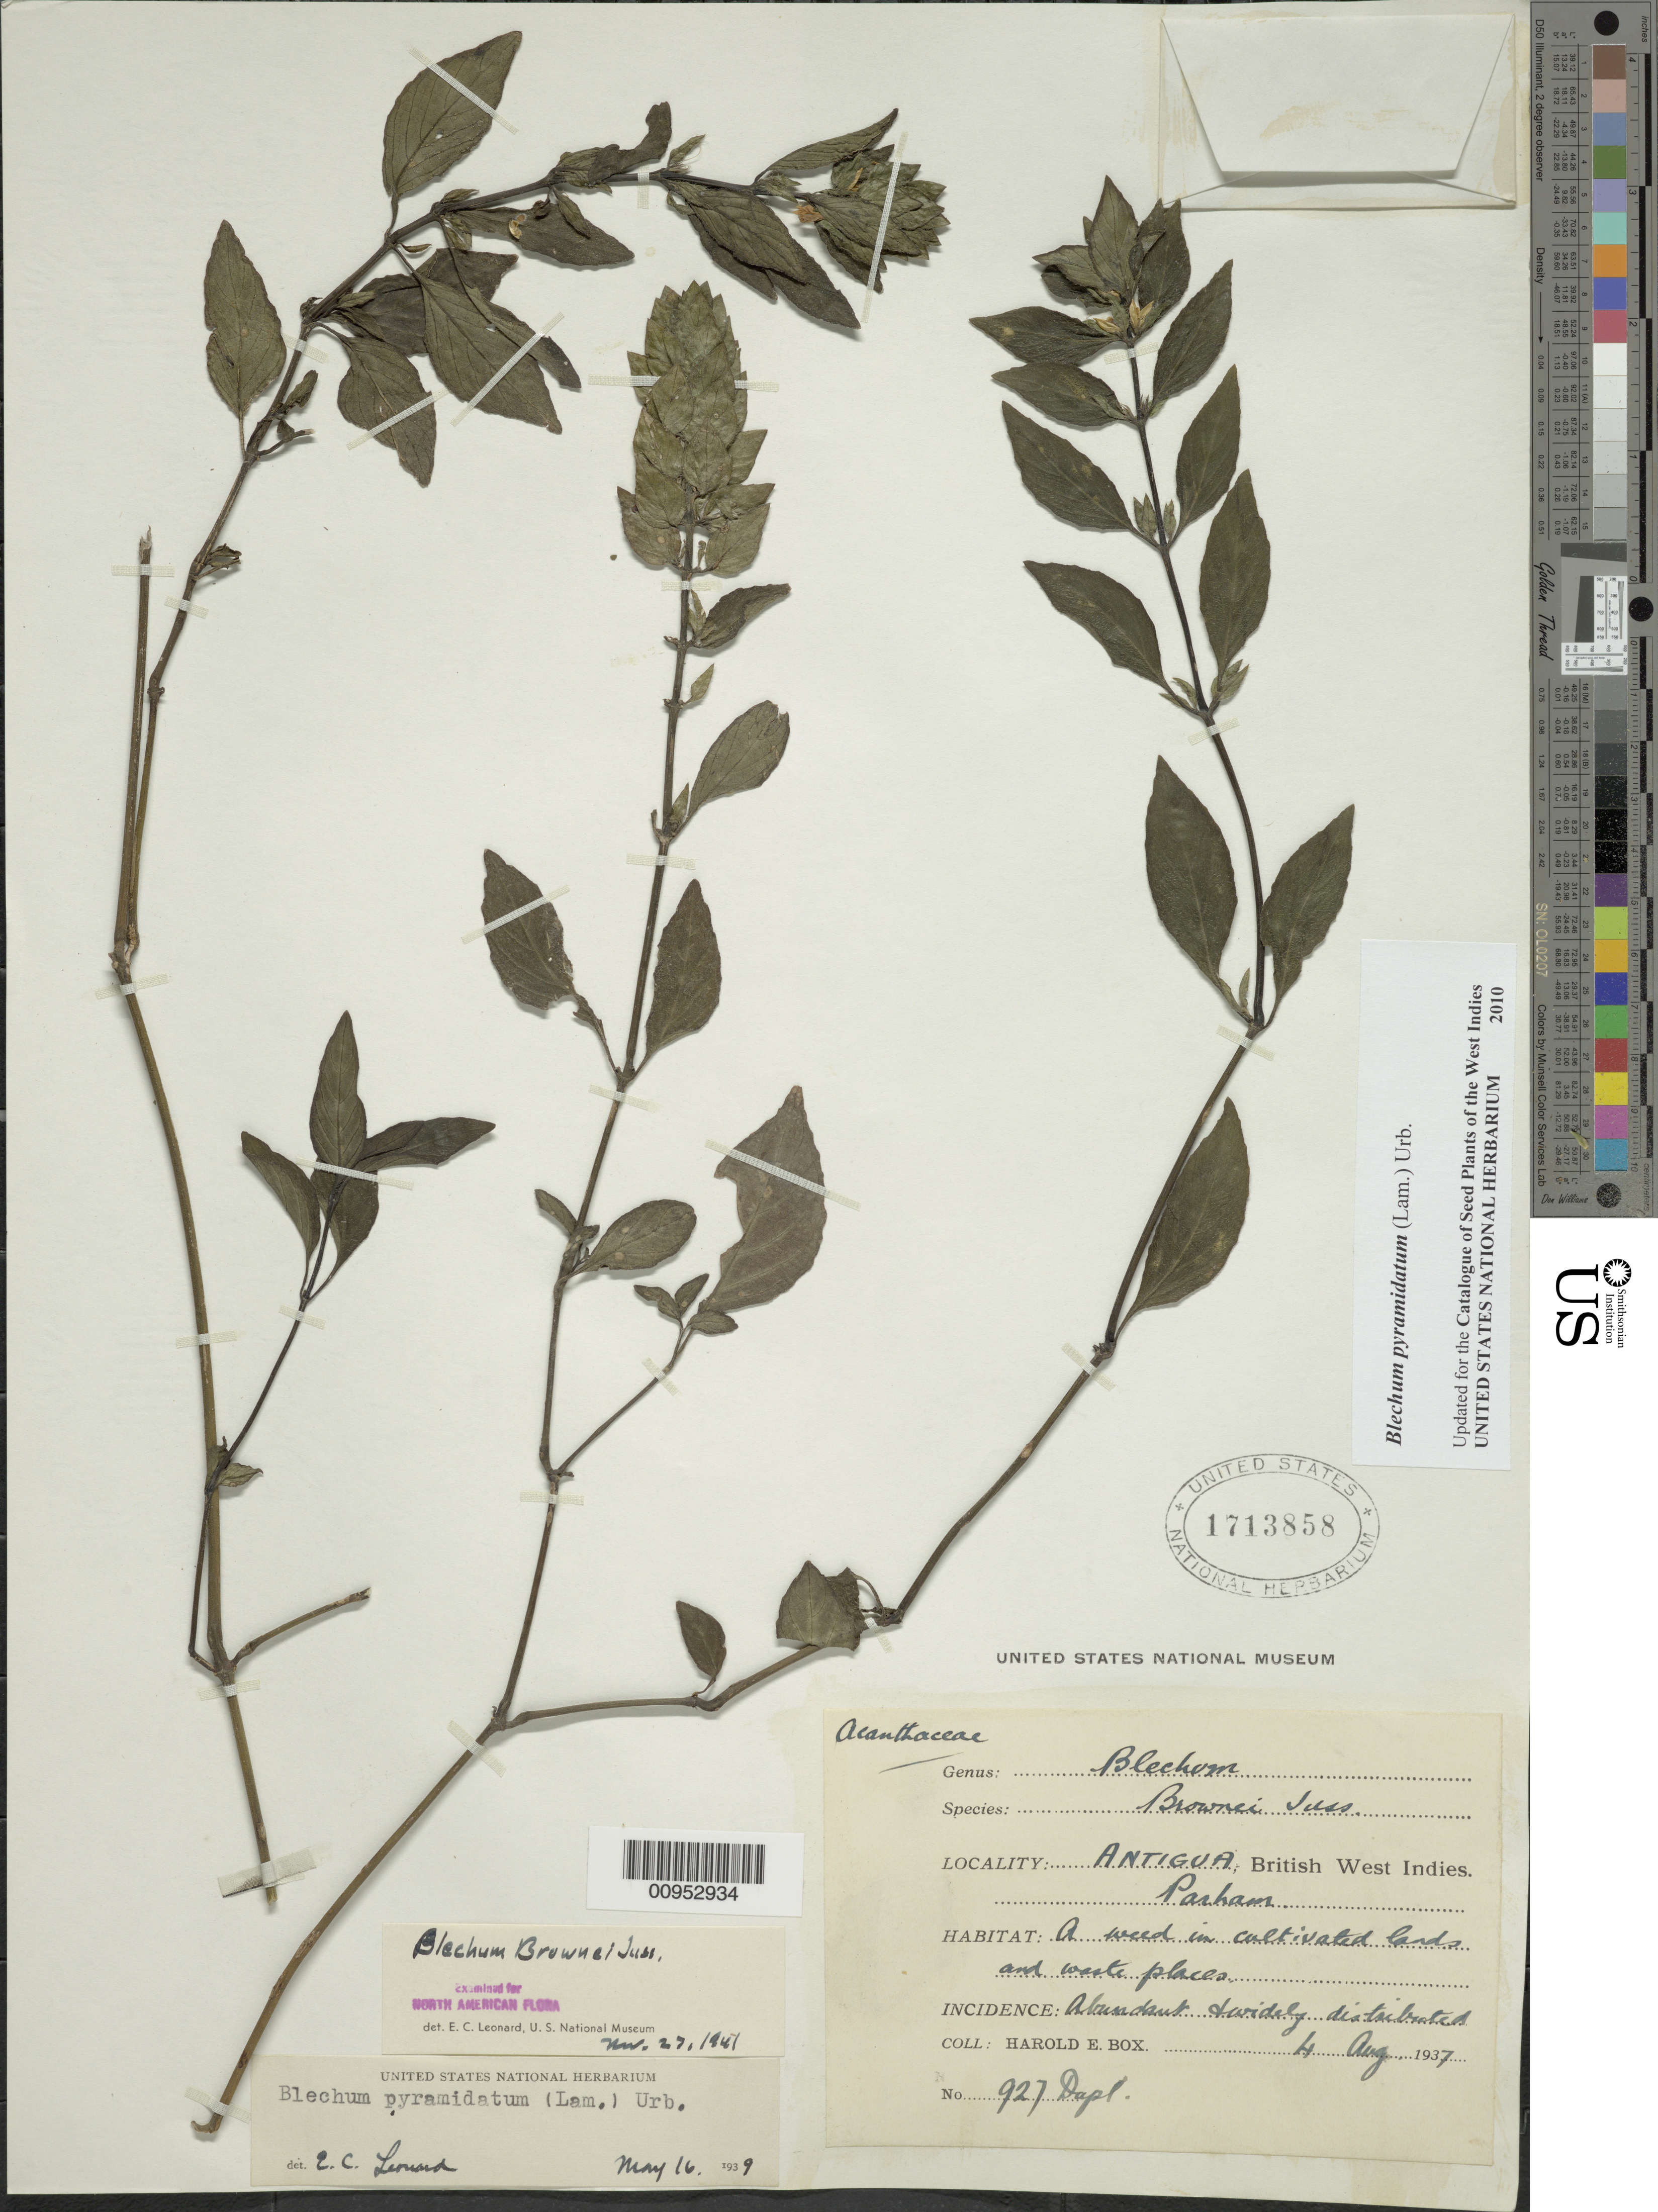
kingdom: Plantae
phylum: Tracheophyta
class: Magnoliopsida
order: Lamiales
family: Acanthaceae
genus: Blechum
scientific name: Blechum pyramidatum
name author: (Lam.) Urb.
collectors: H. E. Box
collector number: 927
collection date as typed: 04 Aug 1937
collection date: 1937-08-04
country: Antigua and Barbuda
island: Antigua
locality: Pasham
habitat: In cultivated lands and waste places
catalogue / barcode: US 1713858